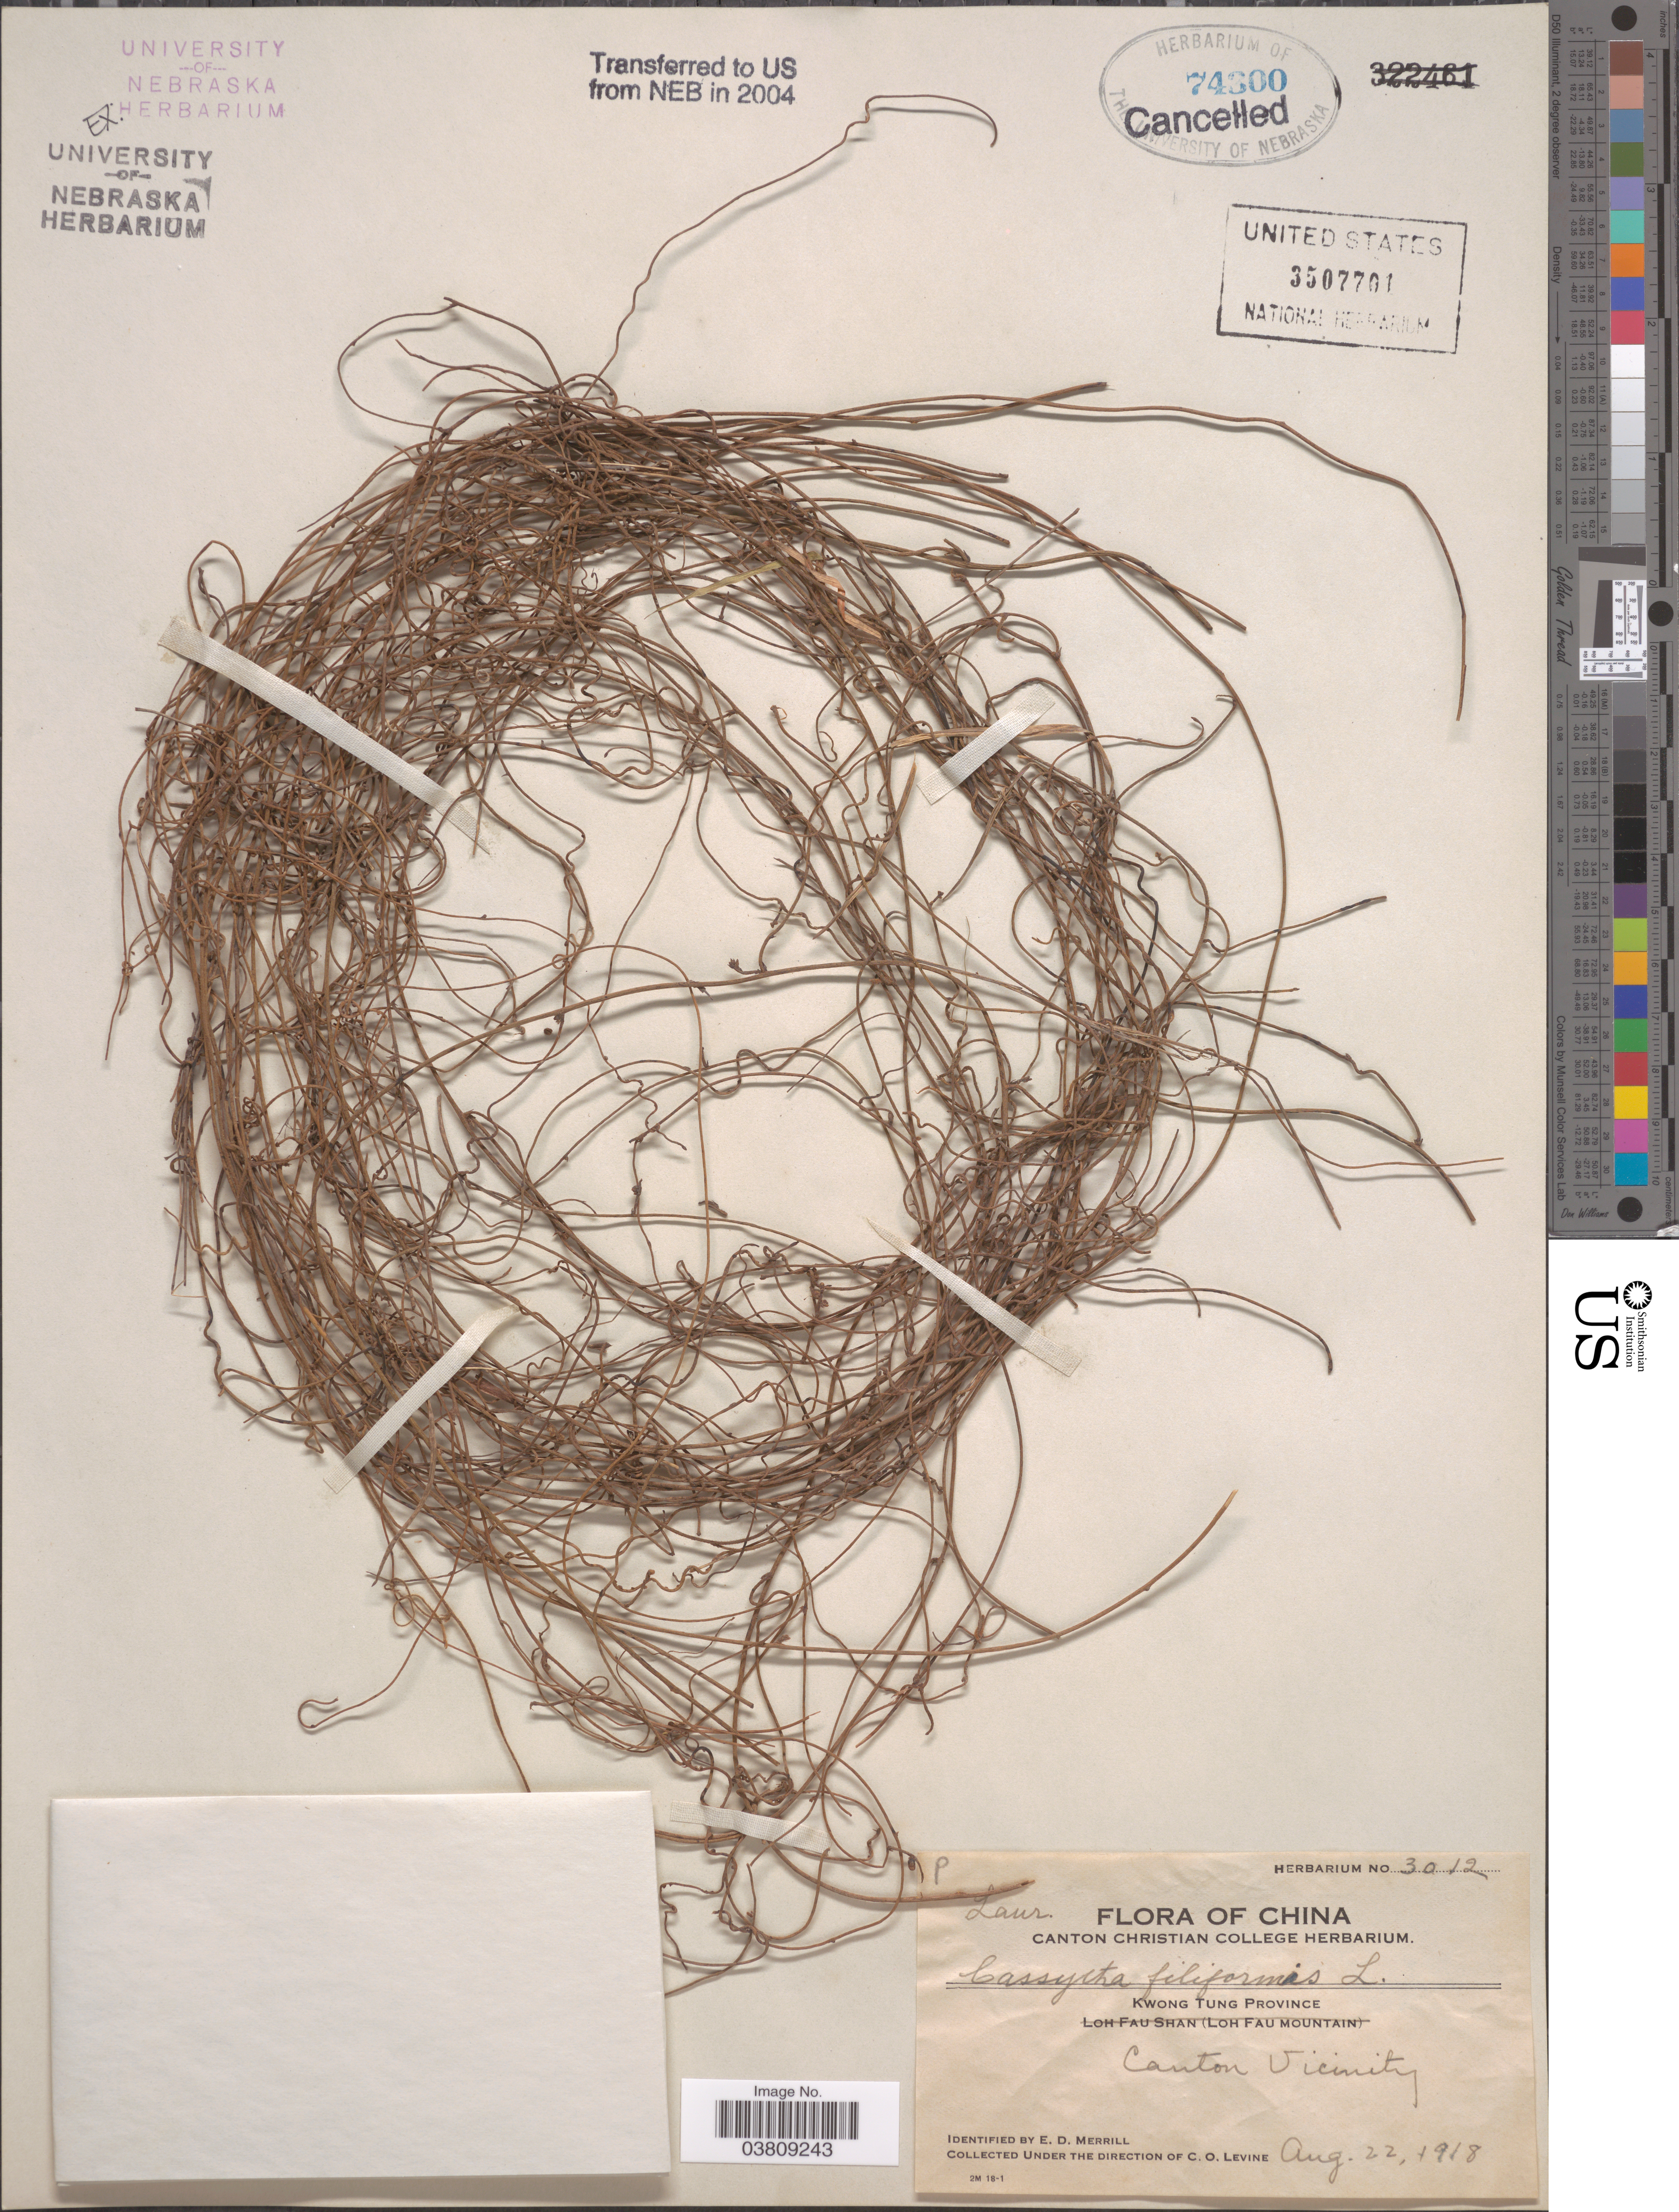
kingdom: Plantae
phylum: Tracheophyta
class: Magnoliopsida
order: Laurales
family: Lauraceae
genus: Cassytha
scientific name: Cassytha filiformis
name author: L.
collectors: C. O. Levine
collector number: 3012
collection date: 1918-08-22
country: China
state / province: Guangdong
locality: Kwong Tung Province, Canton Vicinity.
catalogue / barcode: US 3507701